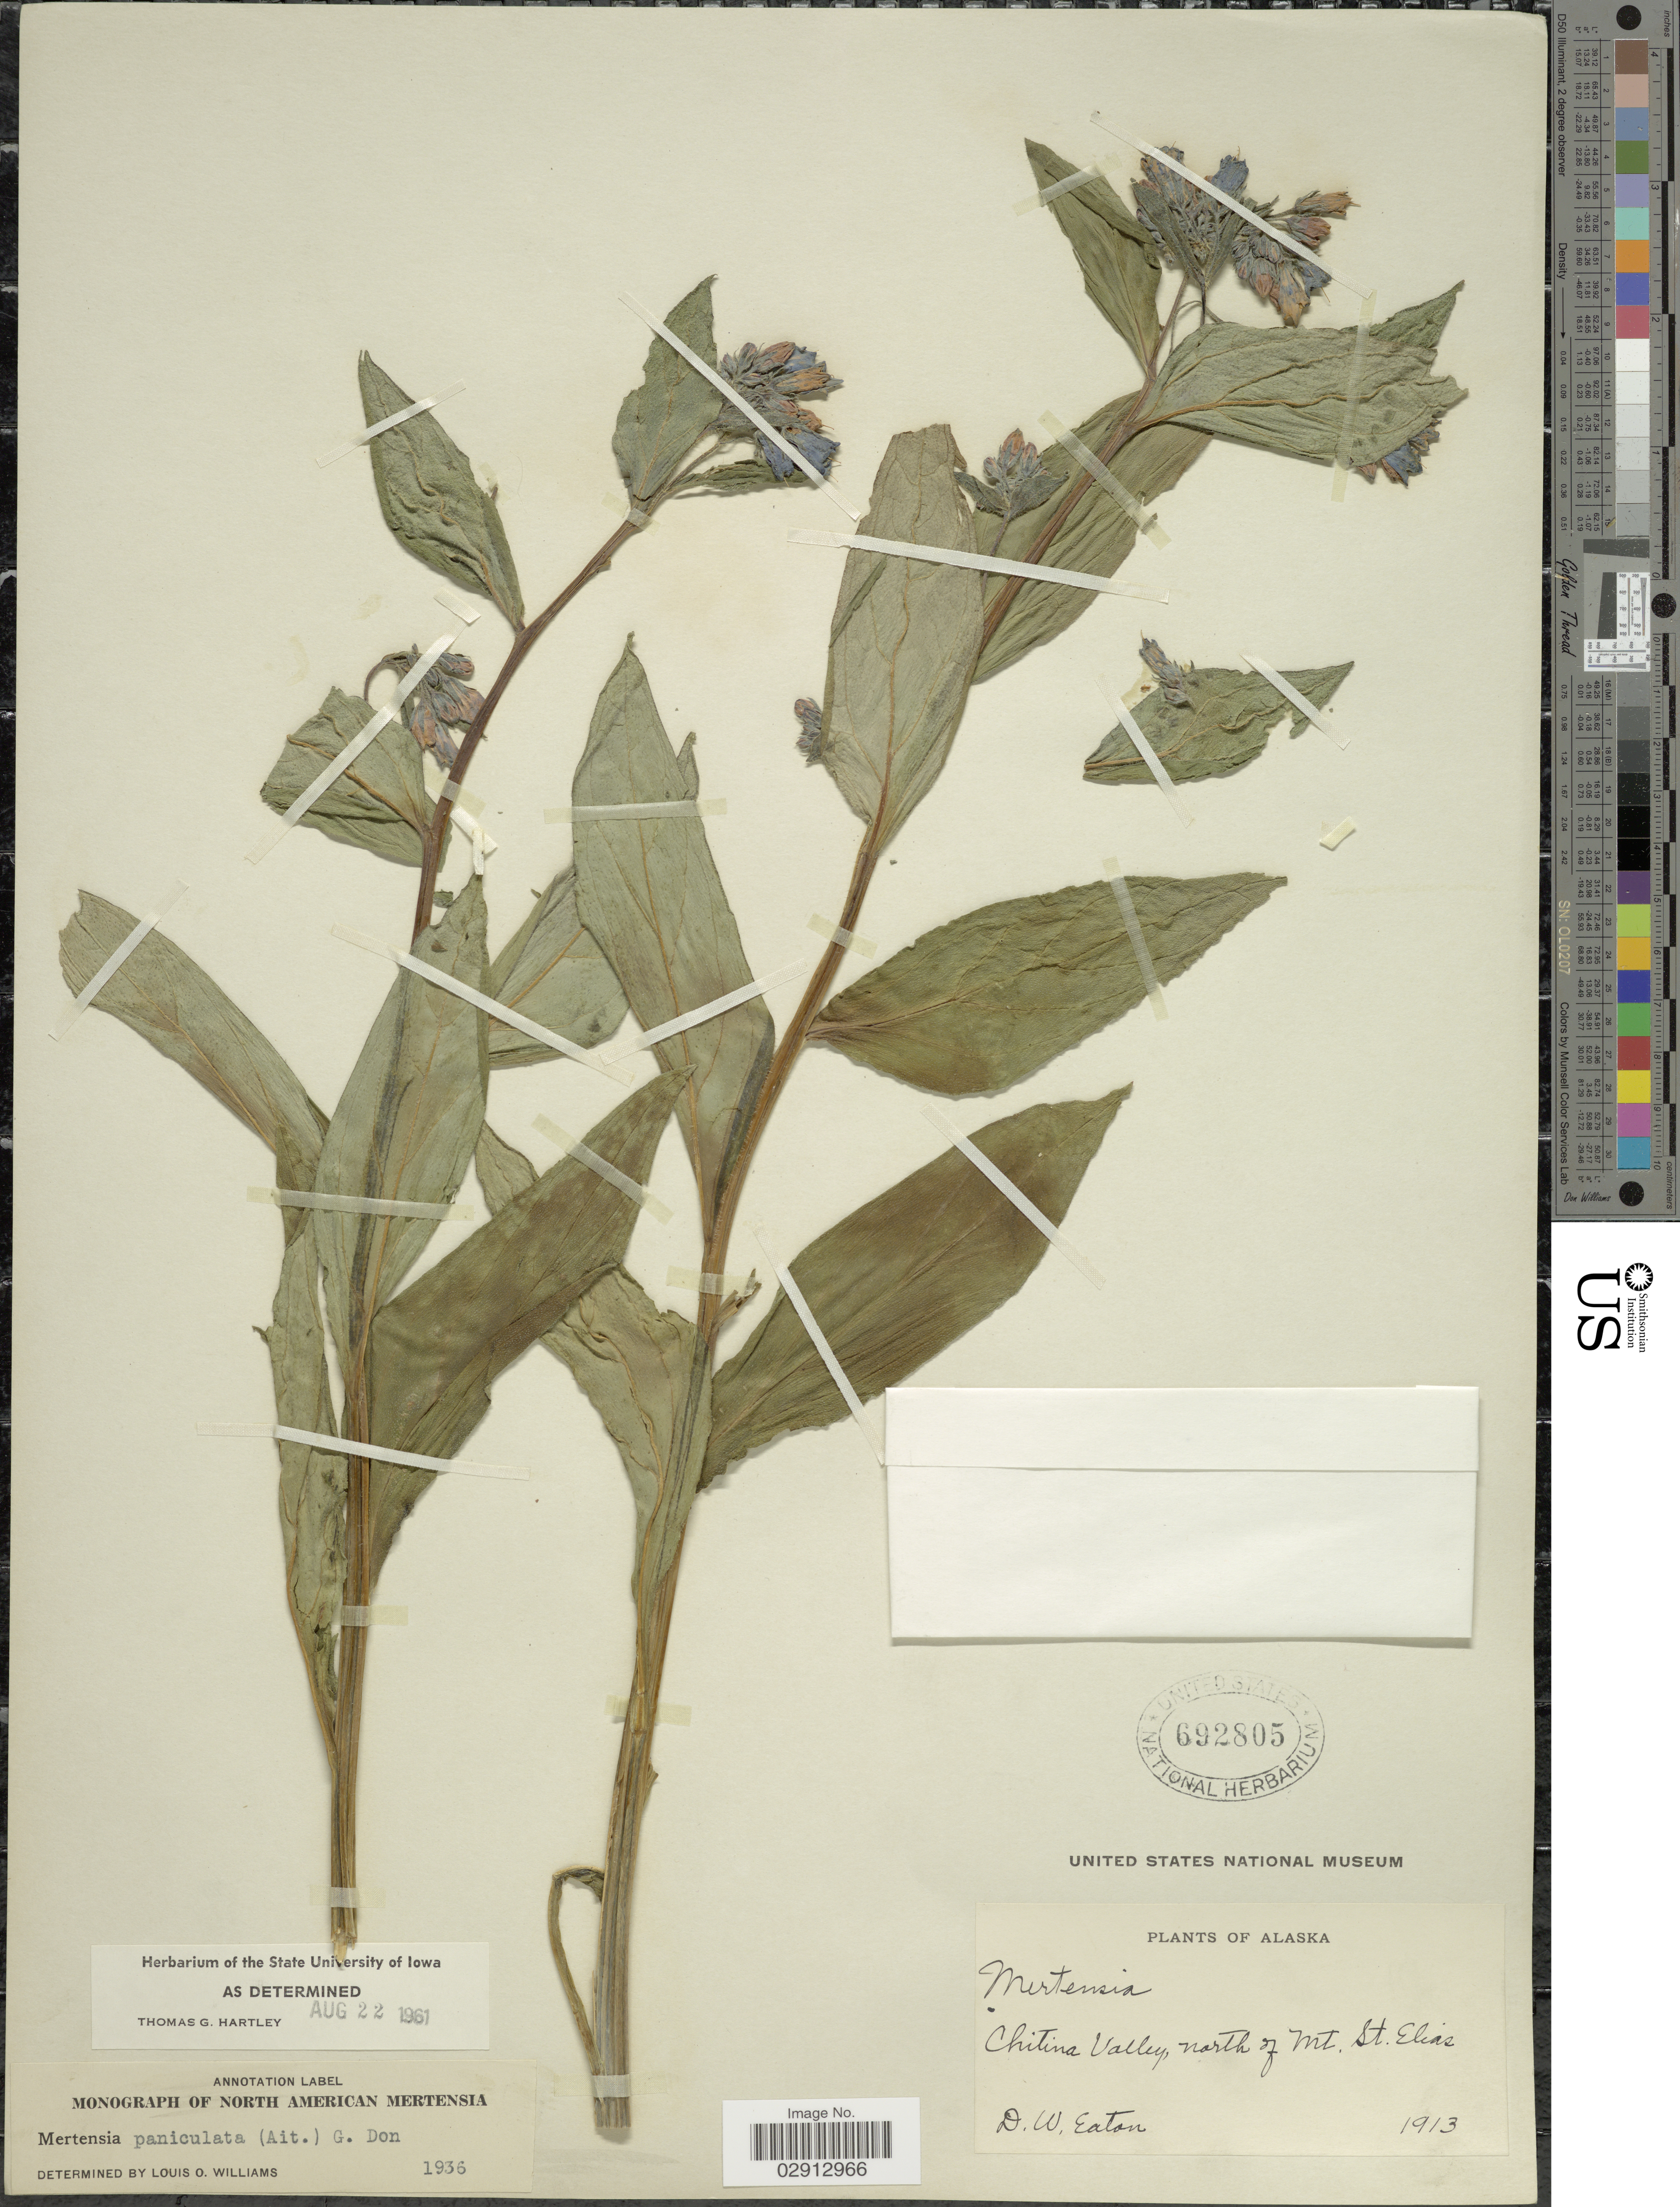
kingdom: Plantae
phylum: Tracheophyta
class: Magnoliopsida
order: Boraginales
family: Boraginaceae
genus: Mertensia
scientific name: Mertensia paniculata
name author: (Aiton) G. Don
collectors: D. Eaton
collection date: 1913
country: United States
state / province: Alaska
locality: Chitina Valley, north of Mt. St. Elias.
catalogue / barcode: US 692805